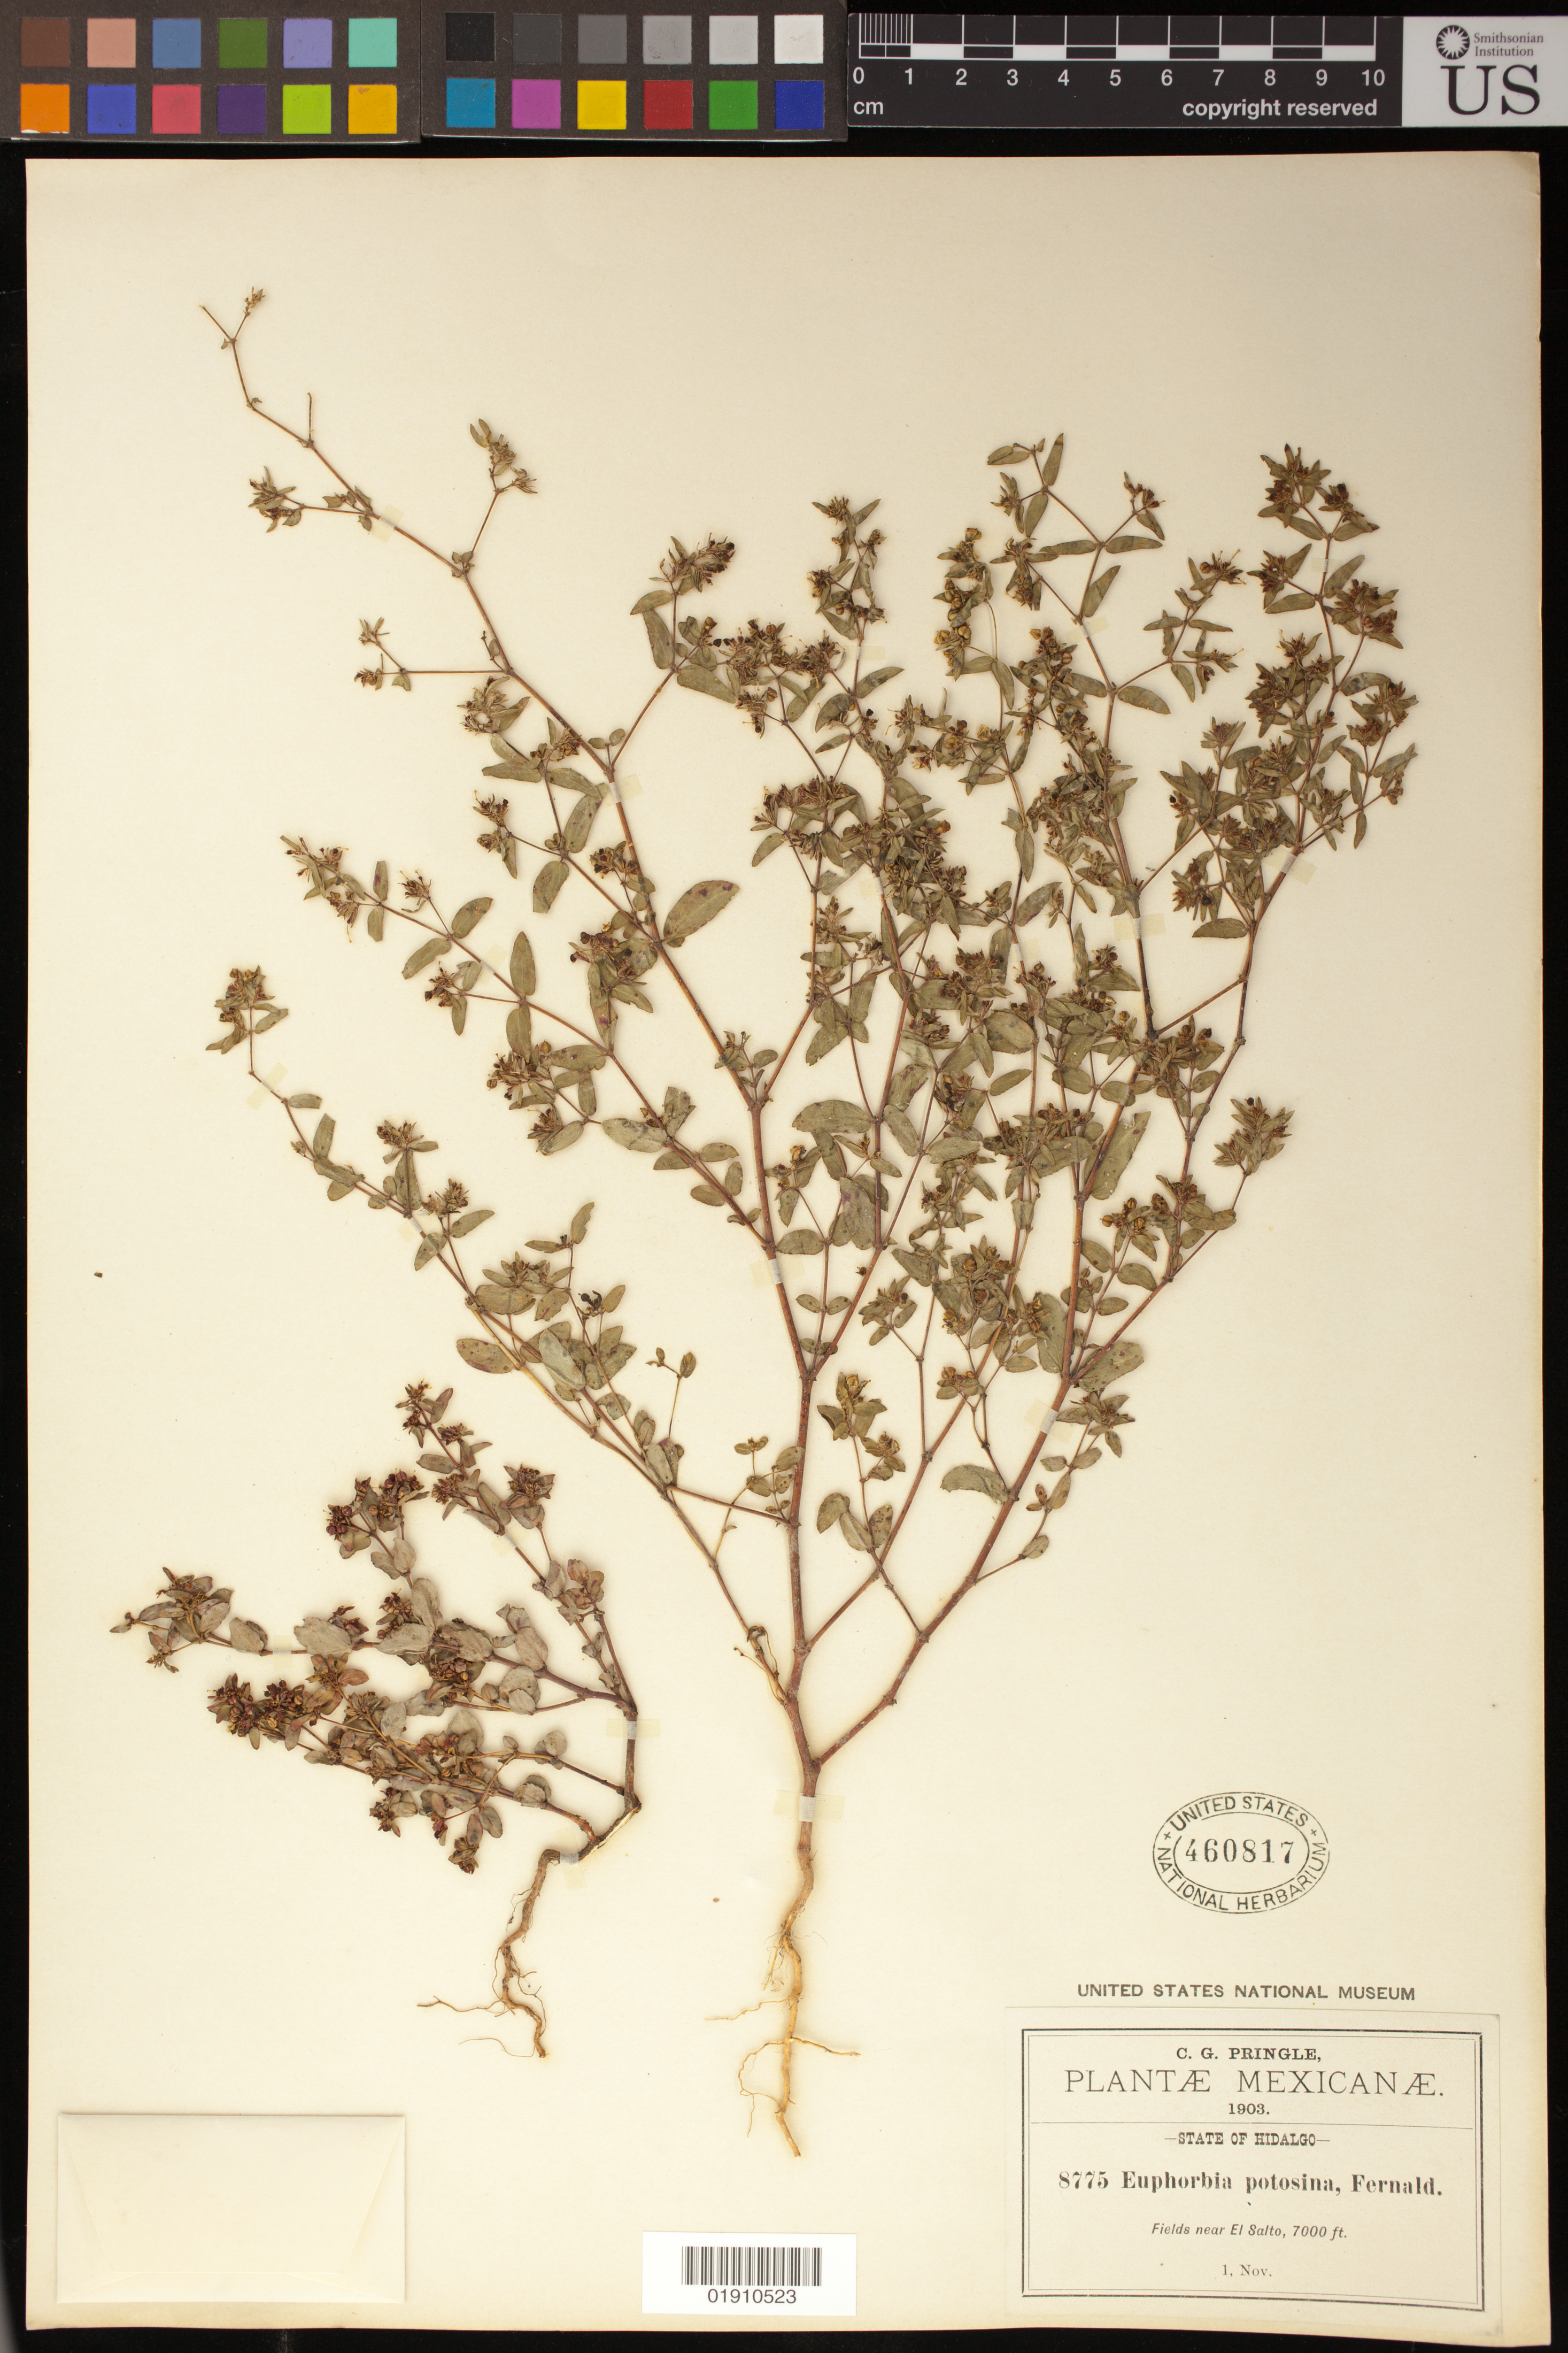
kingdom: Plantae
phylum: Tracheophyta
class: Magnoliopsida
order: Malpighiales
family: Euphorbiaceae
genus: Euphorbia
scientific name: Euphorbia potosina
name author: Fernald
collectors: C. G. Pringle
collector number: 8775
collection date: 1903-11-01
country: Mexico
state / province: Hidalgo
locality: Fields near El Salto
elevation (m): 2134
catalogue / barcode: US 460817